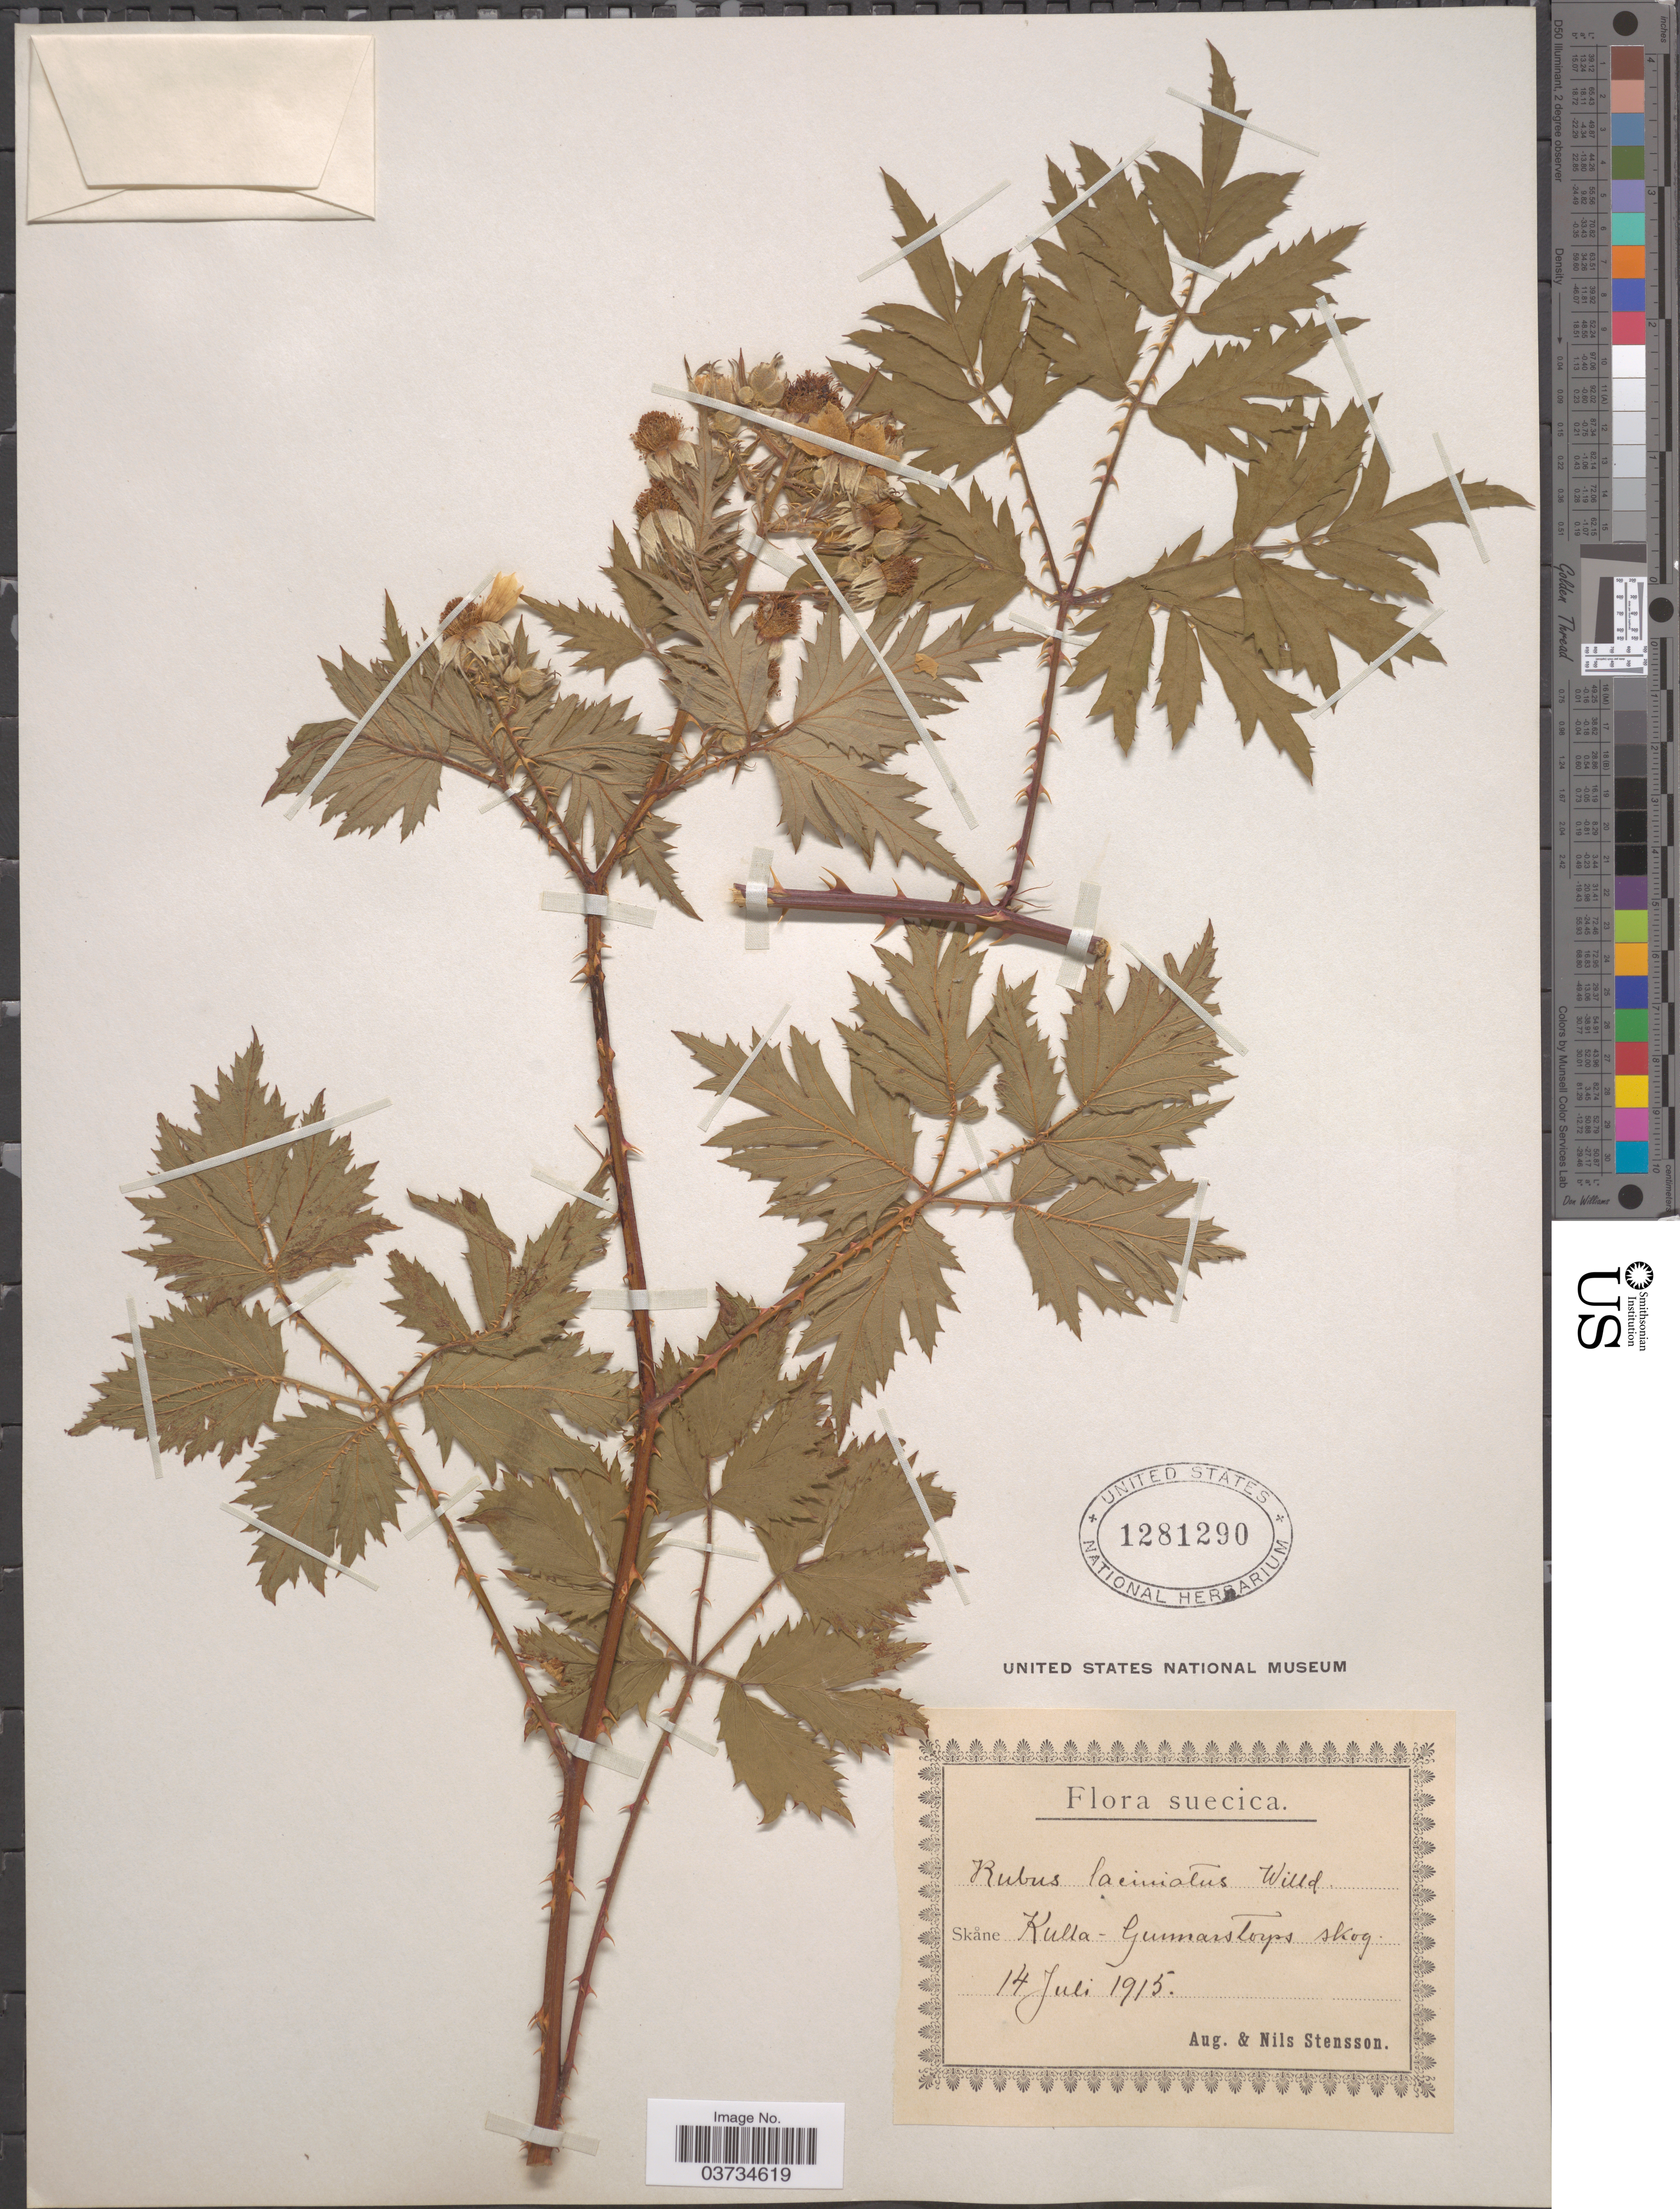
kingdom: Plantae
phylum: Tracheophyta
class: Magnoliopsida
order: Rosales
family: Rosaceae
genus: Rubus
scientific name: Rubus laciniatus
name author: Willd.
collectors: A. Stensson & N. Stensson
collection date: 1915-07-14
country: Sweden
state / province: Skåne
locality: Suecica. Kulla - Gunnarstorps Skog.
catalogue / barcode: US 1281290